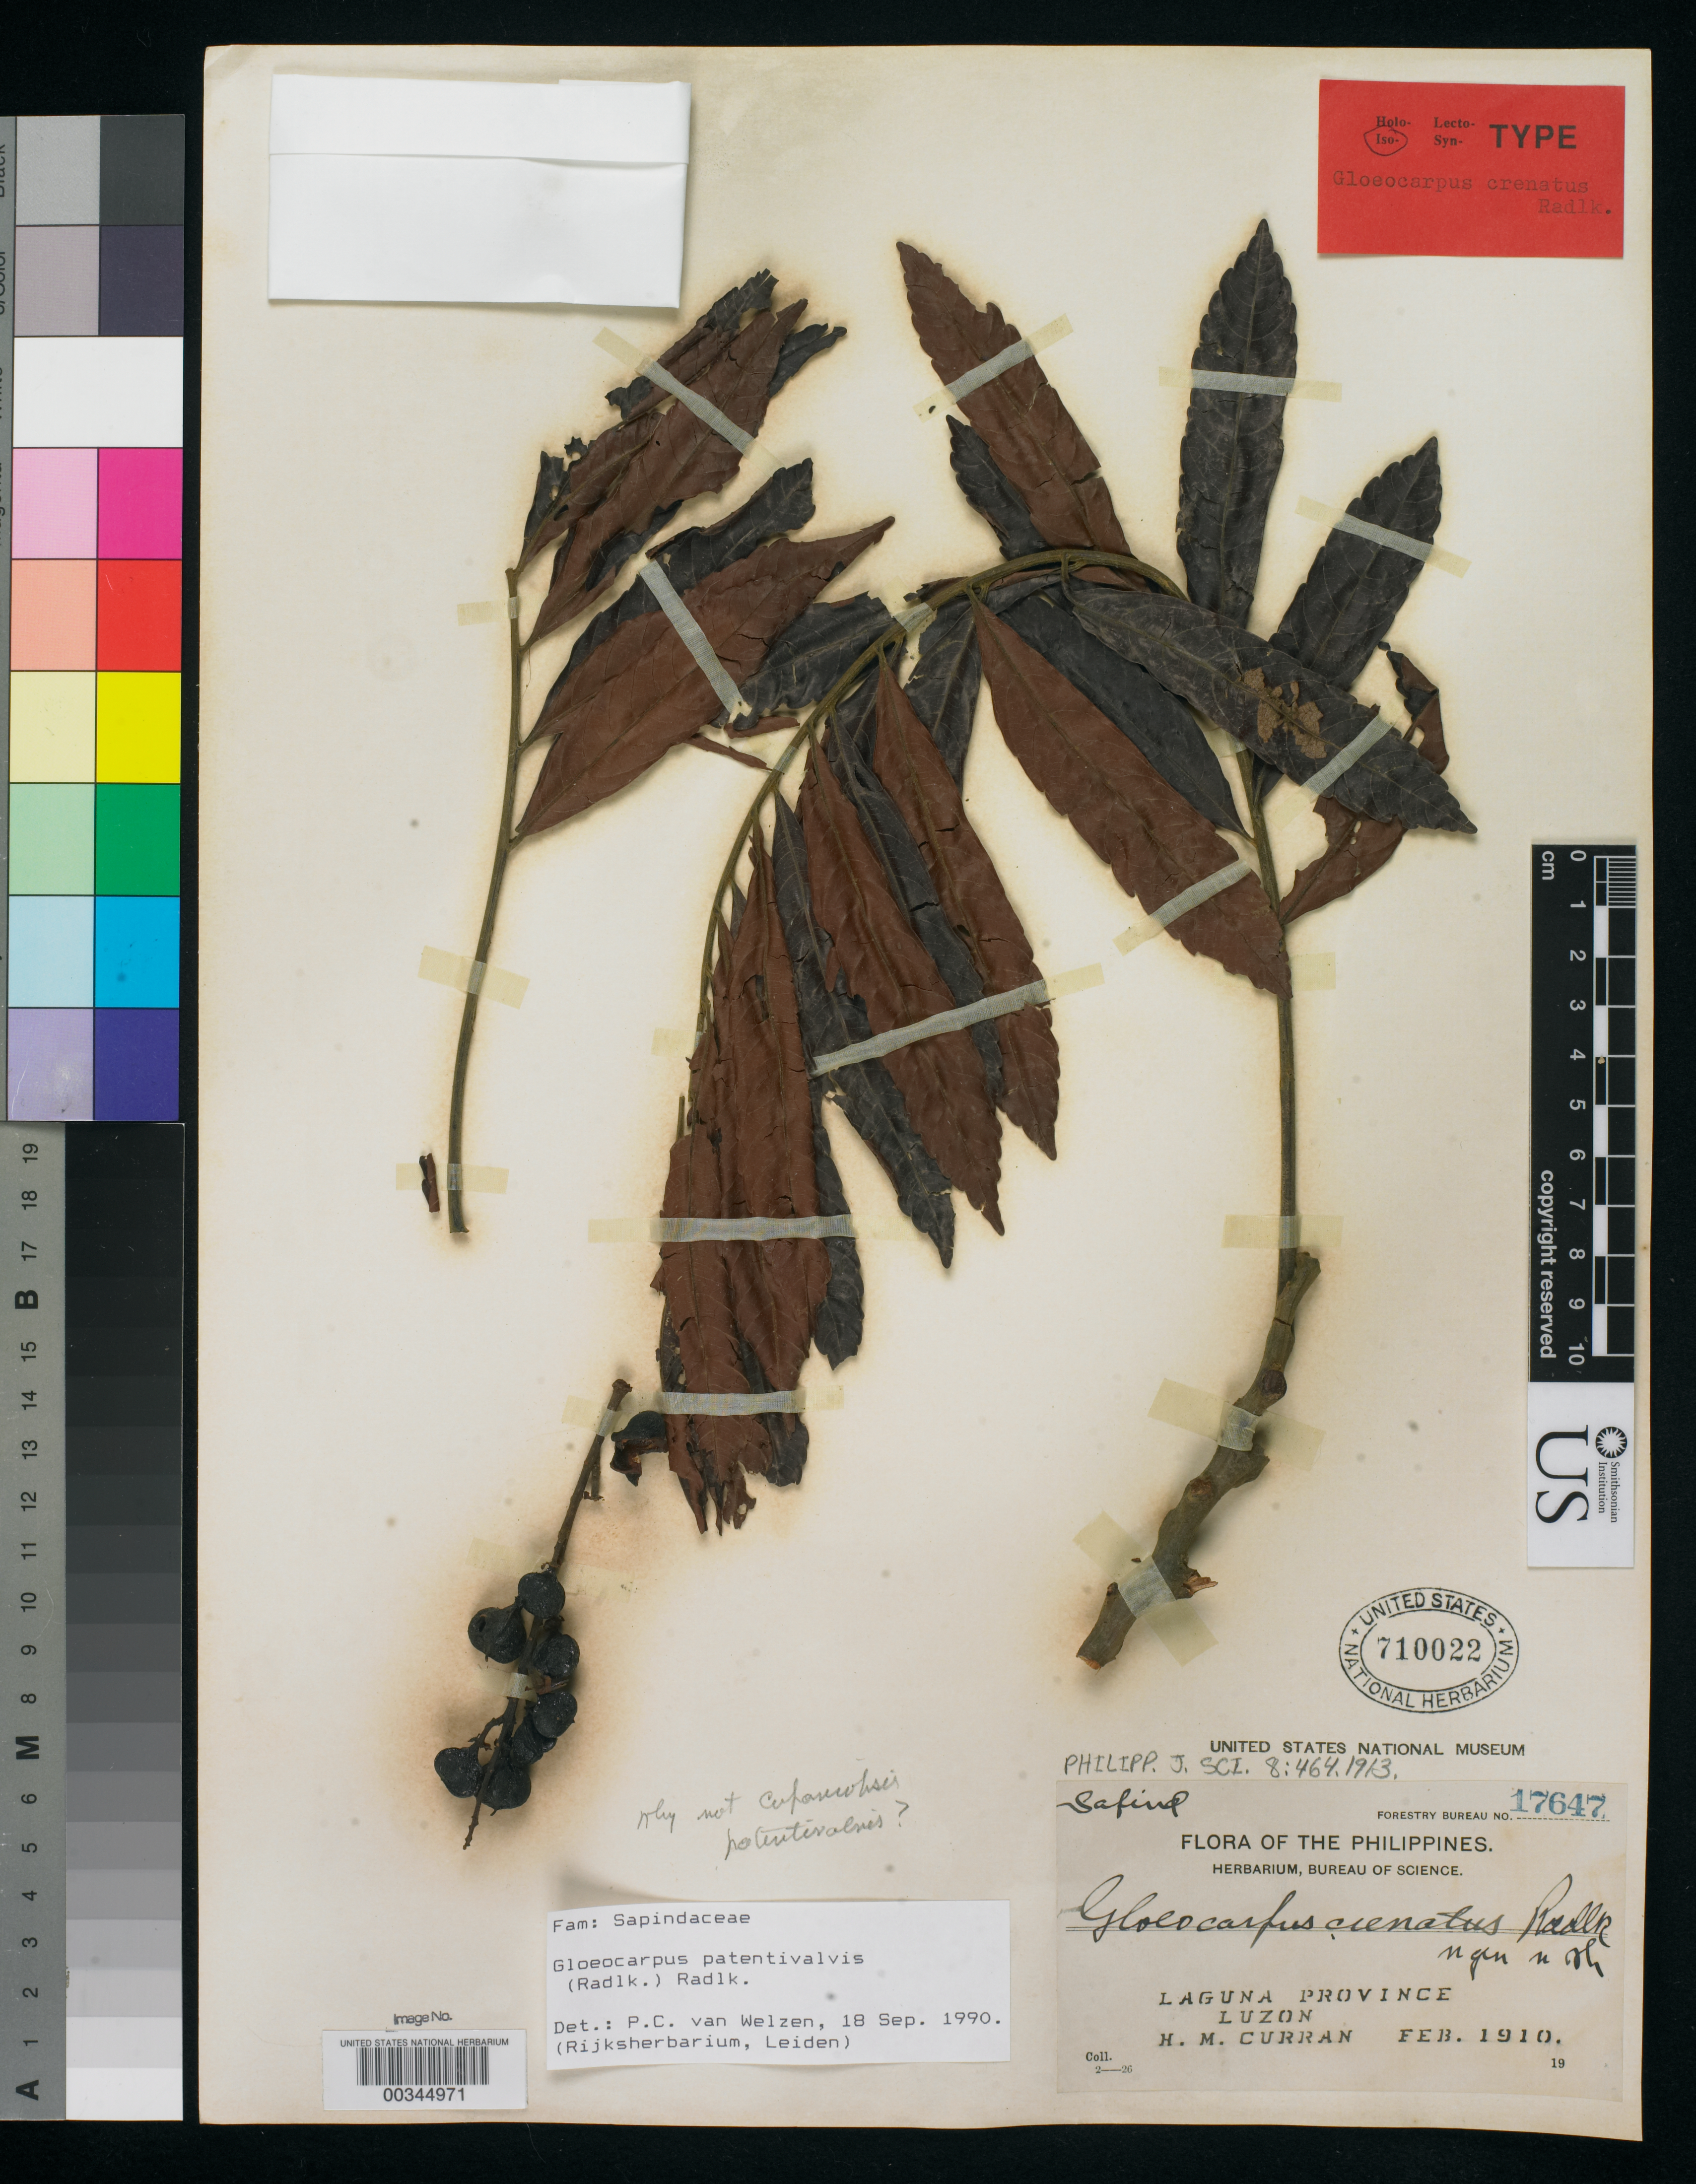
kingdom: Plantae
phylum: Tracheophyta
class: Magnoliopsida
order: Sapindales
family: Sapindaceae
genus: Gloeocarpus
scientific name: Gloeocarpus crenatus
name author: Radlk.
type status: Isotype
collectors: H. M. Curran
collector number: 17647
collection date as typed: Feb 1910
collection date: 1910-02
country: Philippines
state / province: Calabarzon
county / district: Laguna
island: Luzon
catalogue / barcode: US 710022